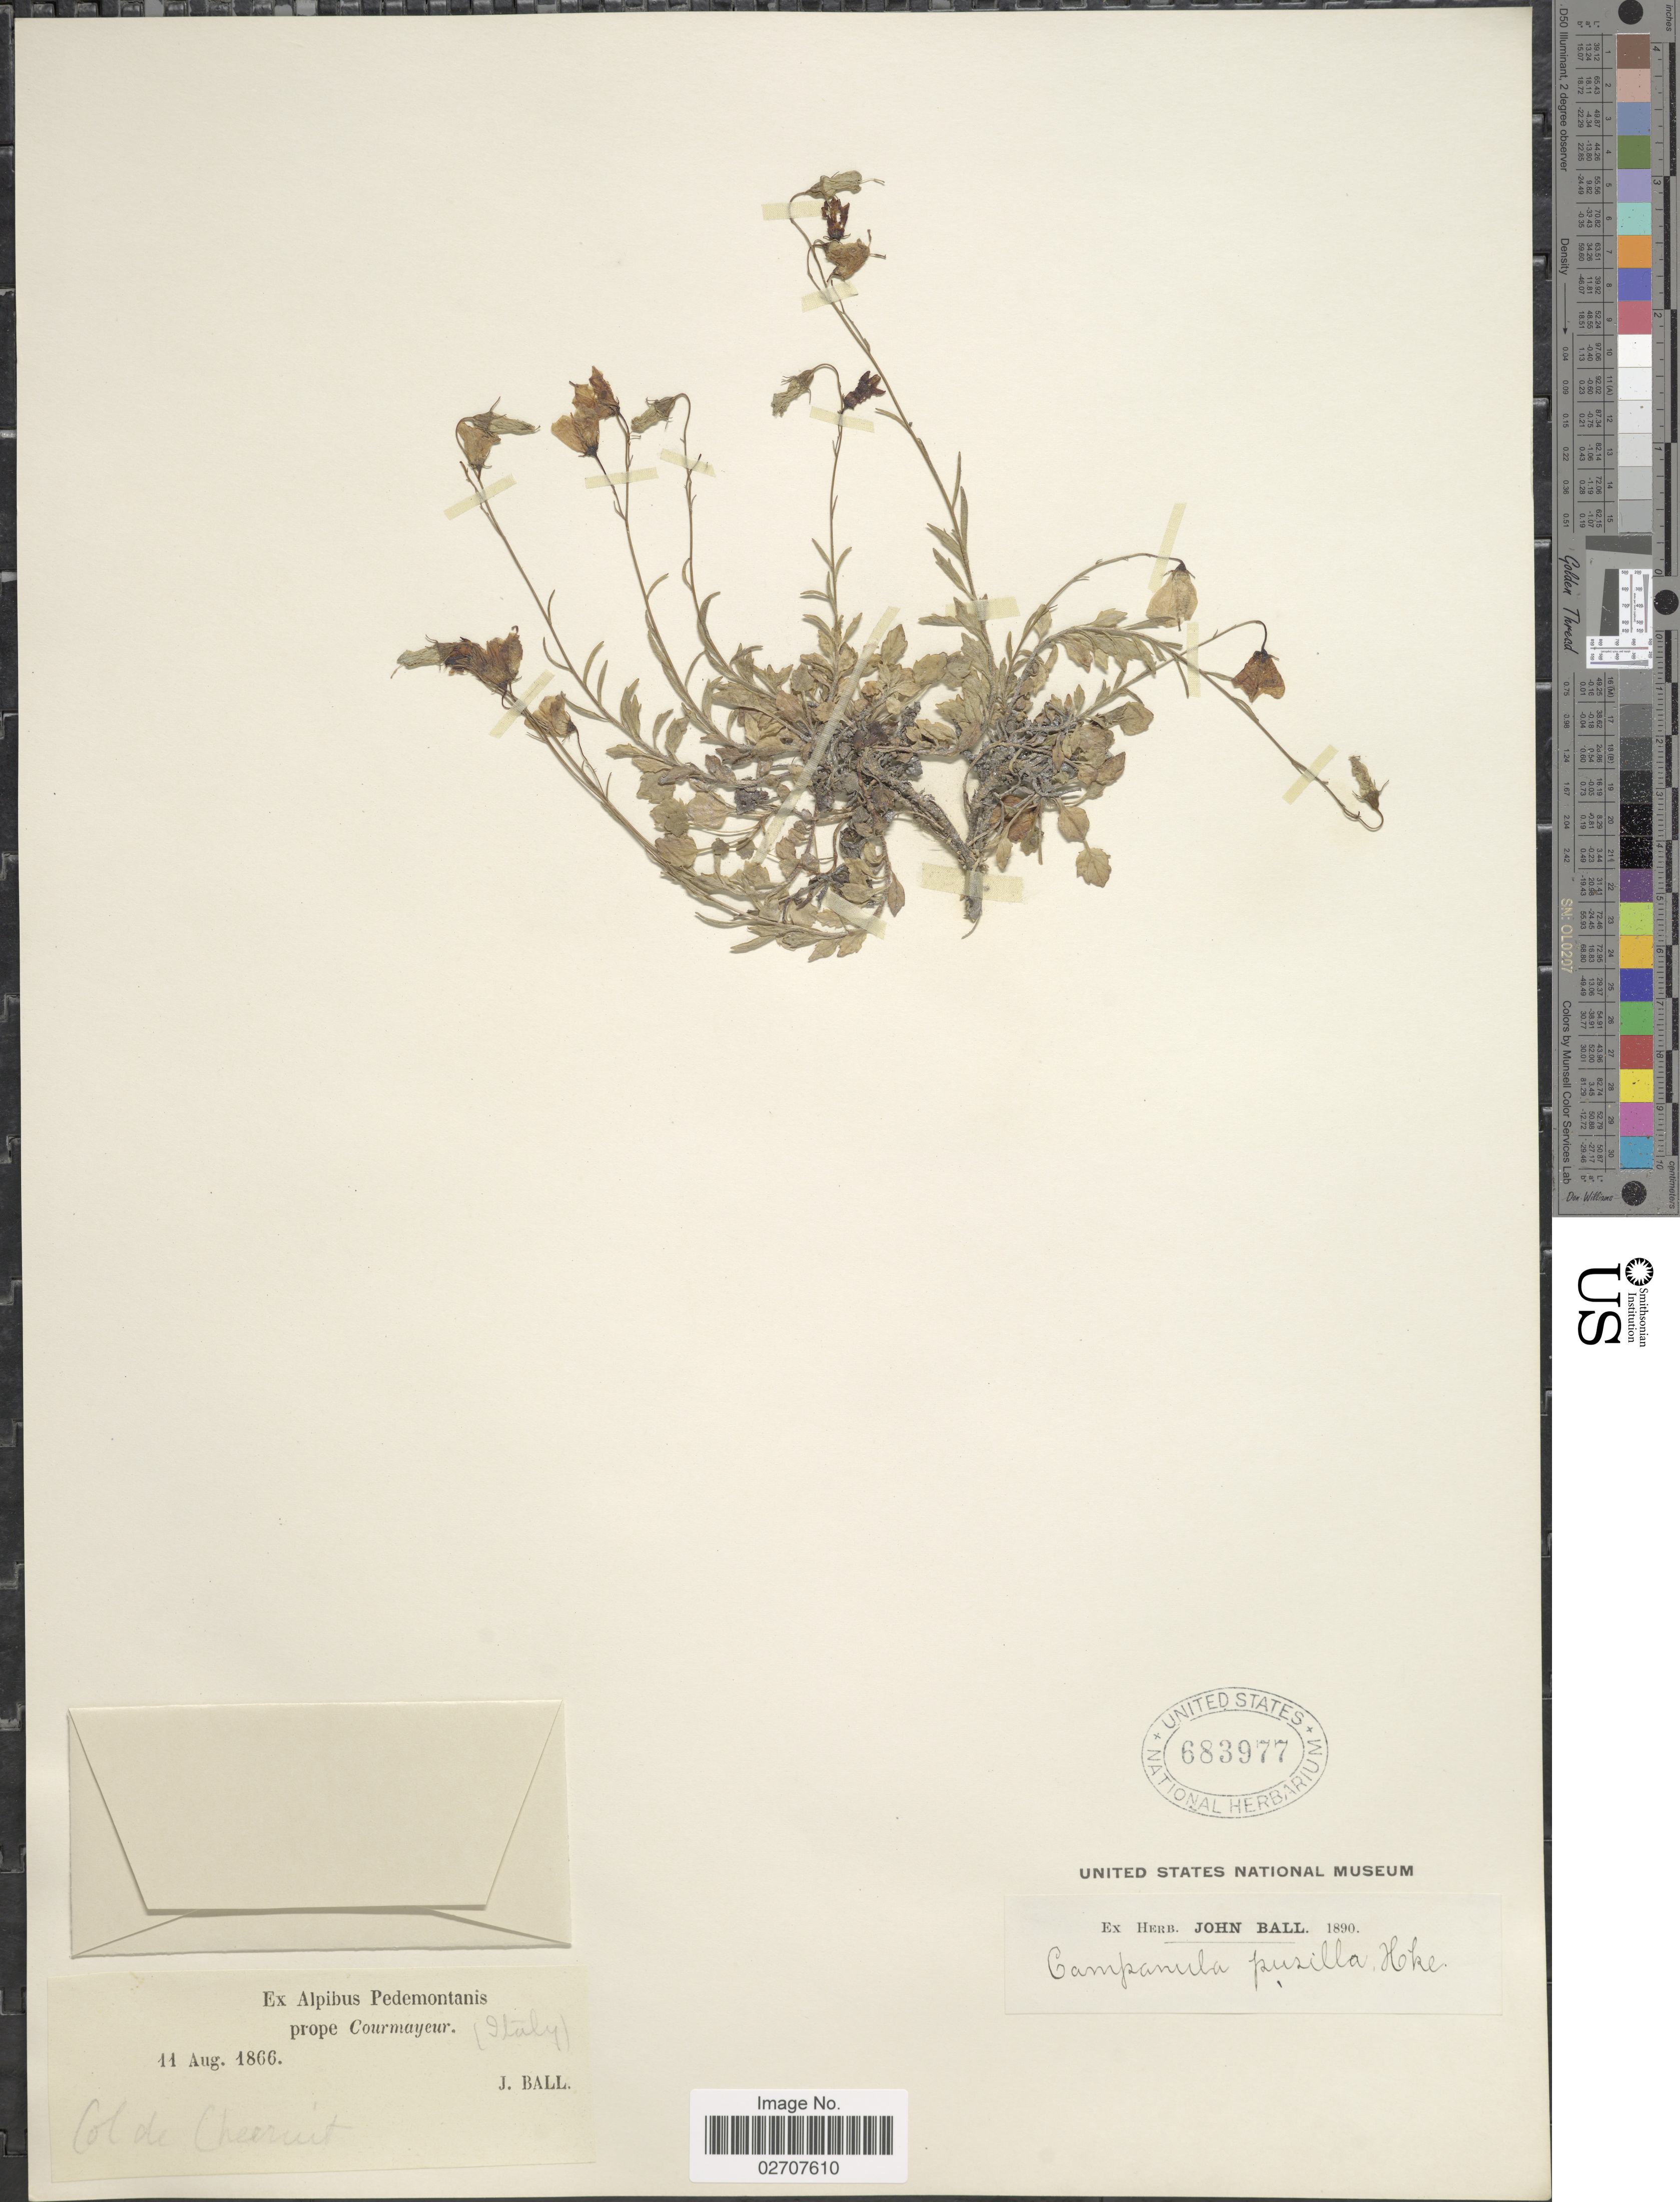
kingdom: Plantae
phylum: Tracheophyta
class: Magnoliopsida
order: Asterales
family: Campanulaceae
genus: Campanula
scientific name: Campanula cochleariifolia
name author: Lam.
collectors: J. Ball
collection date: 1866-08-11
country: Italy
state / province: Piedmont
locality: Ex Alpibus Pedemontanis prope Courmayer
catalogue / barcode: US 683977